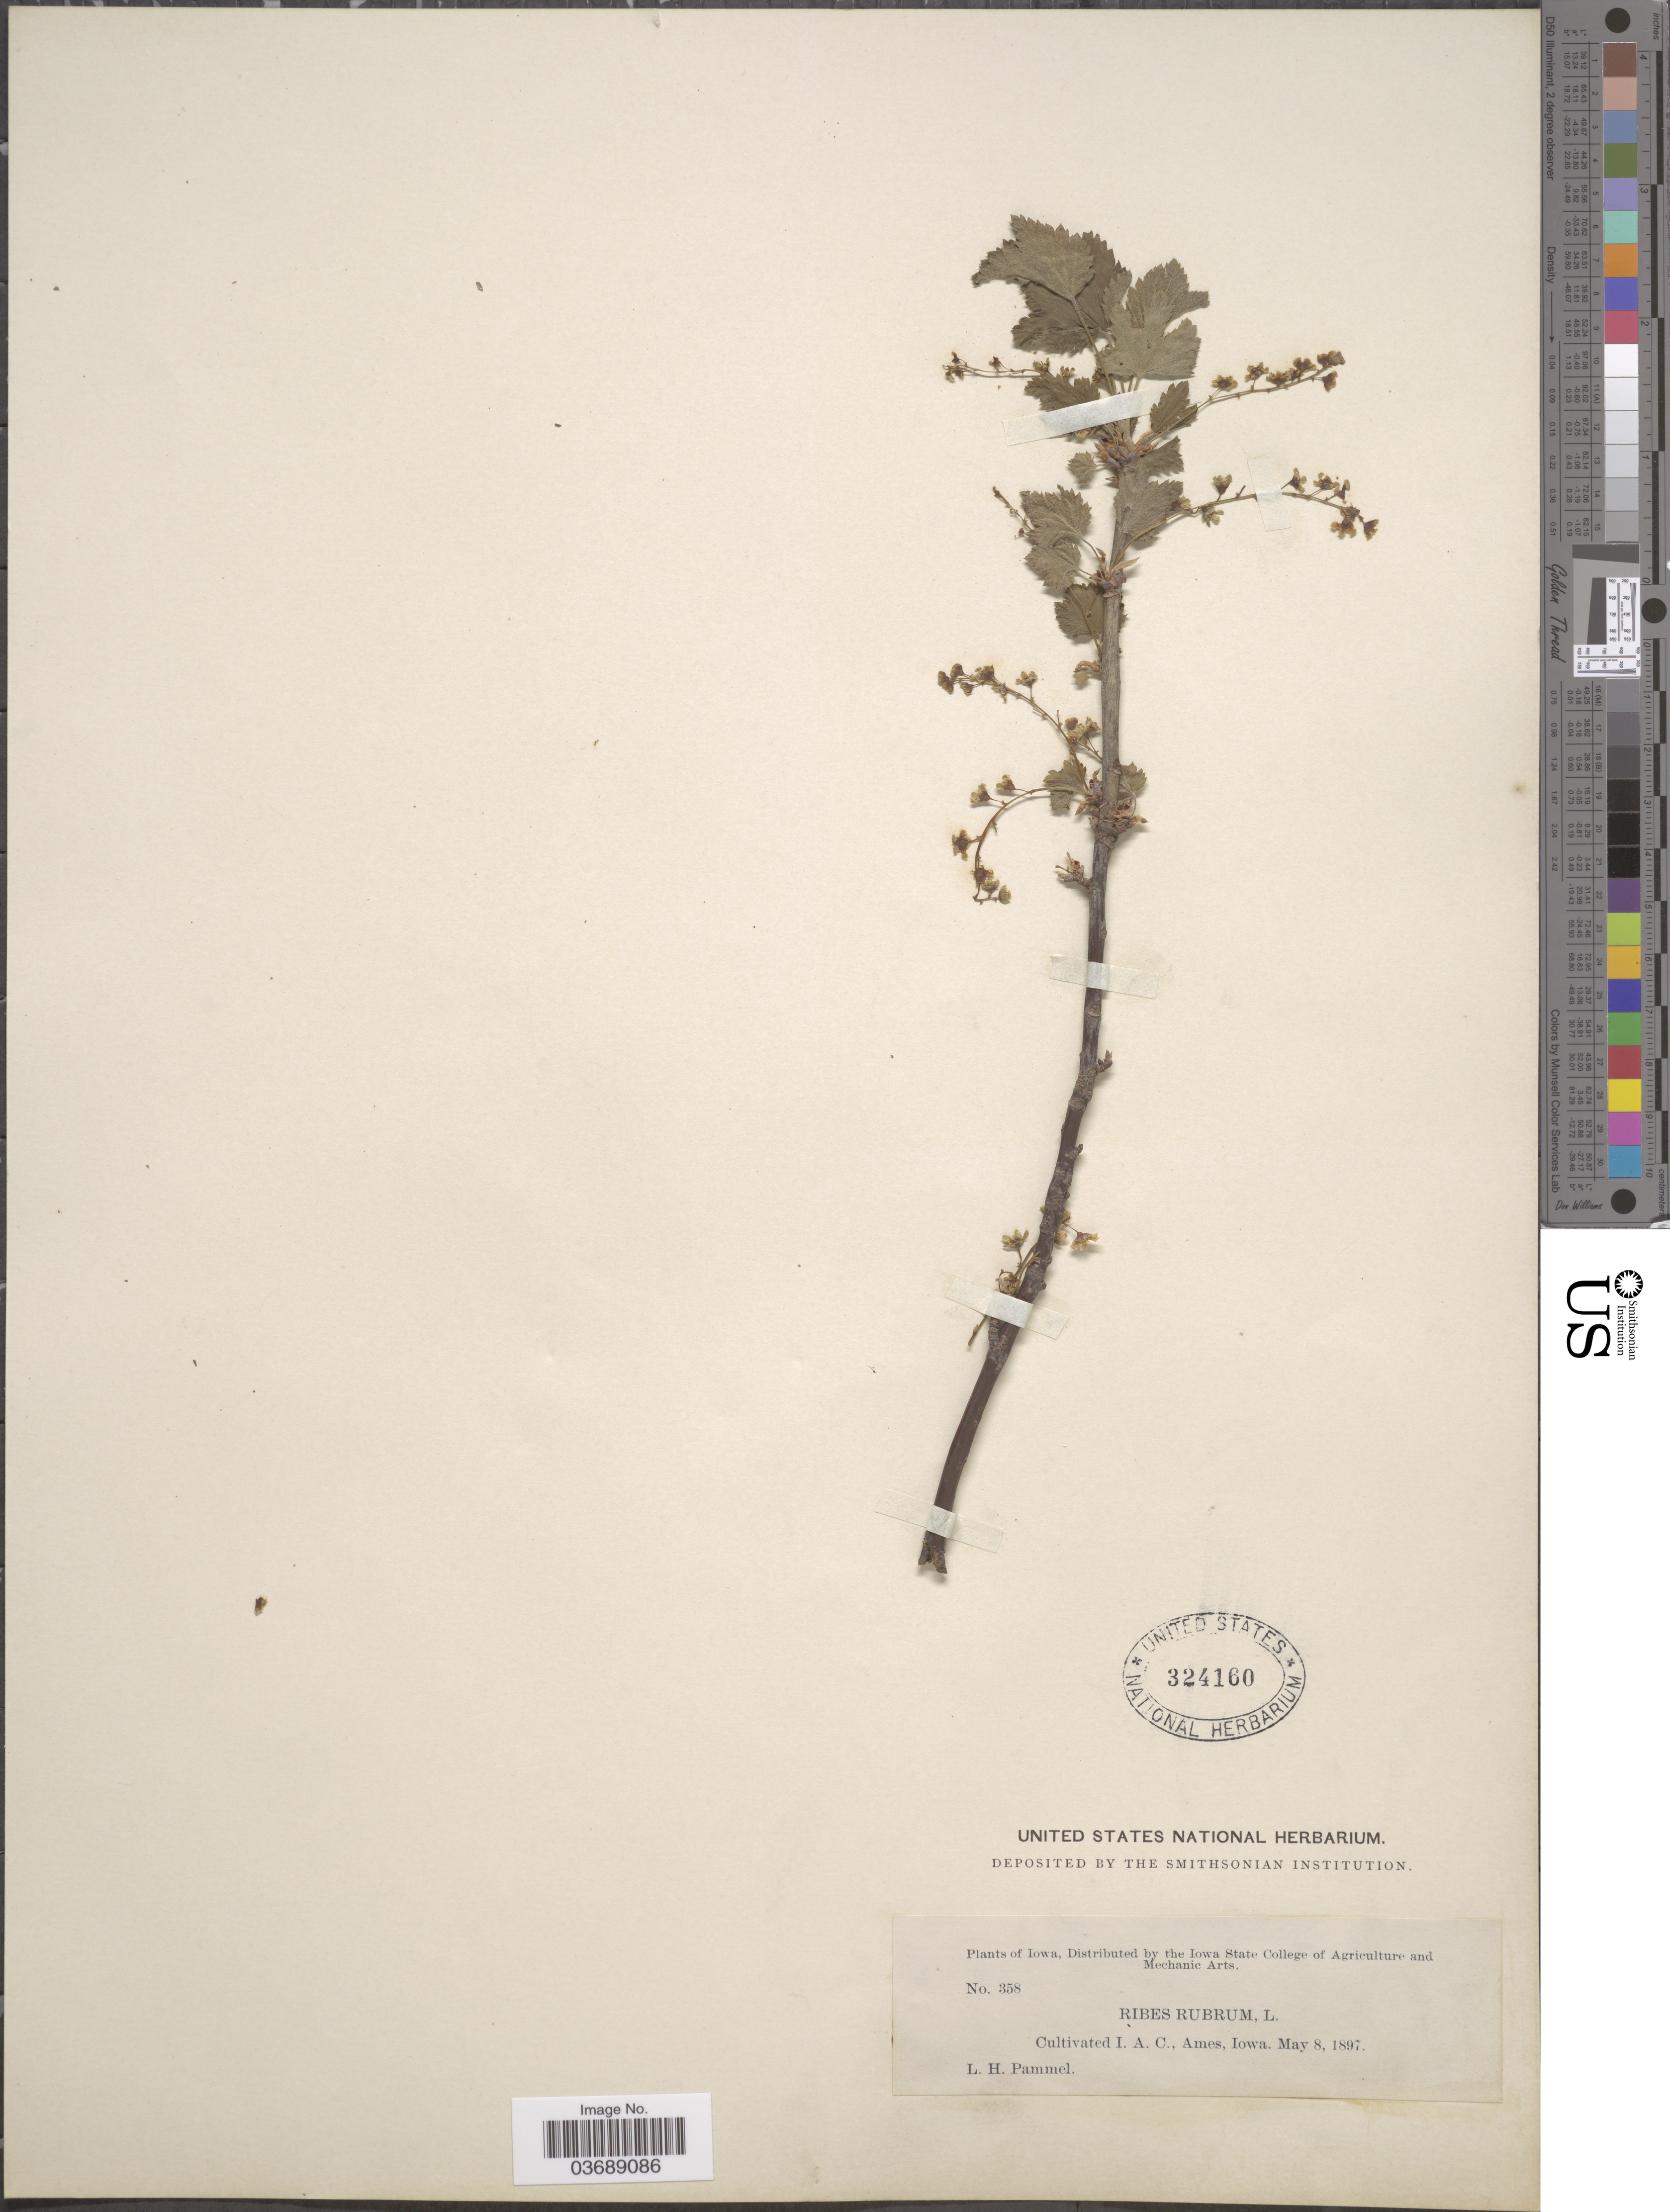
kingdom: Plantae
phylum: Tracheophyta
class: Magnoliopsida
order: Saxifragales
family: Grossulariaceae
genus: Ribes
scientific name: Ribes rubrum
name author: L.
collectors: L. Pammel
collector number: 358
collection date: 1897-05-08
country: United States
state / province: Iowa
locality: Ames.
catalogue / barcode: US 324160